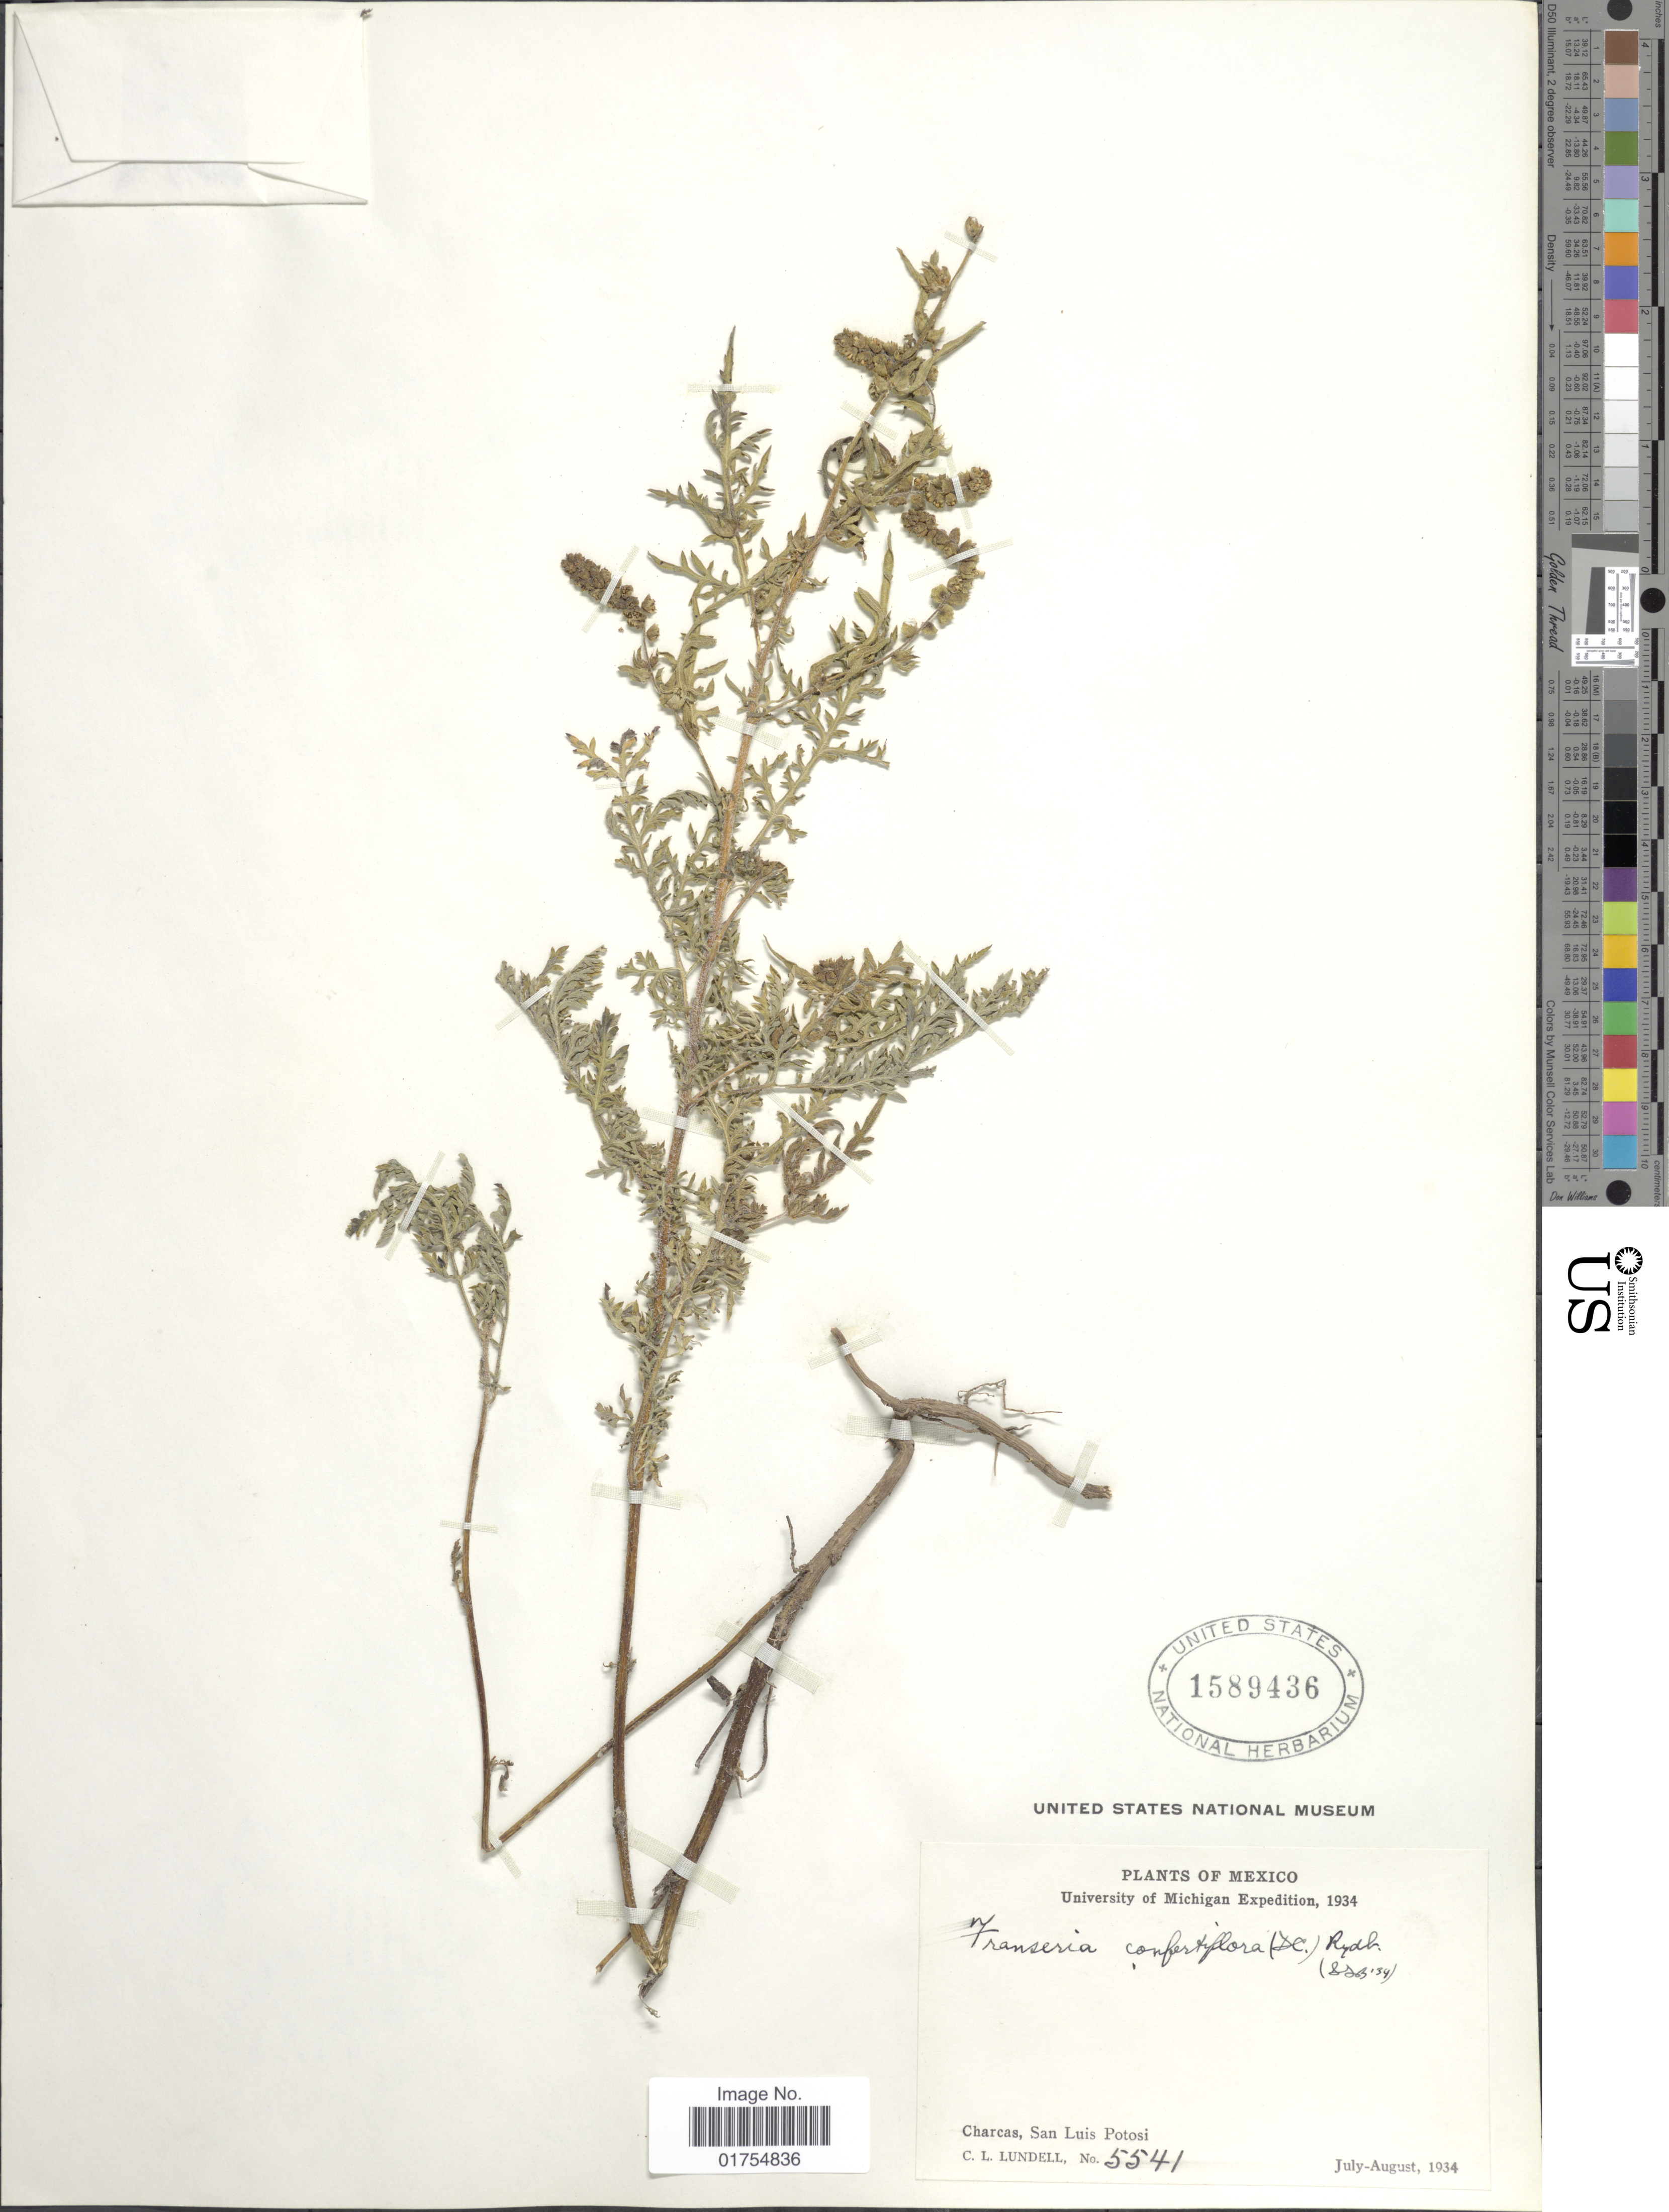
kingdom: Plantae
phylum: Tracheophyta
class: Magnoliopsida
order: Asterales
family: Asteraceae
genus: Franseria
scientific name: Franseria confertiflora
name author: (DC.) Rydb.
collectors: C. L. Lundell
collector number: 5541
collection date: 1934-07/1934-08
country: Mexico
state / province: San Luis Potosí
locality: Charcas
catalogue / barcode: US 1589436